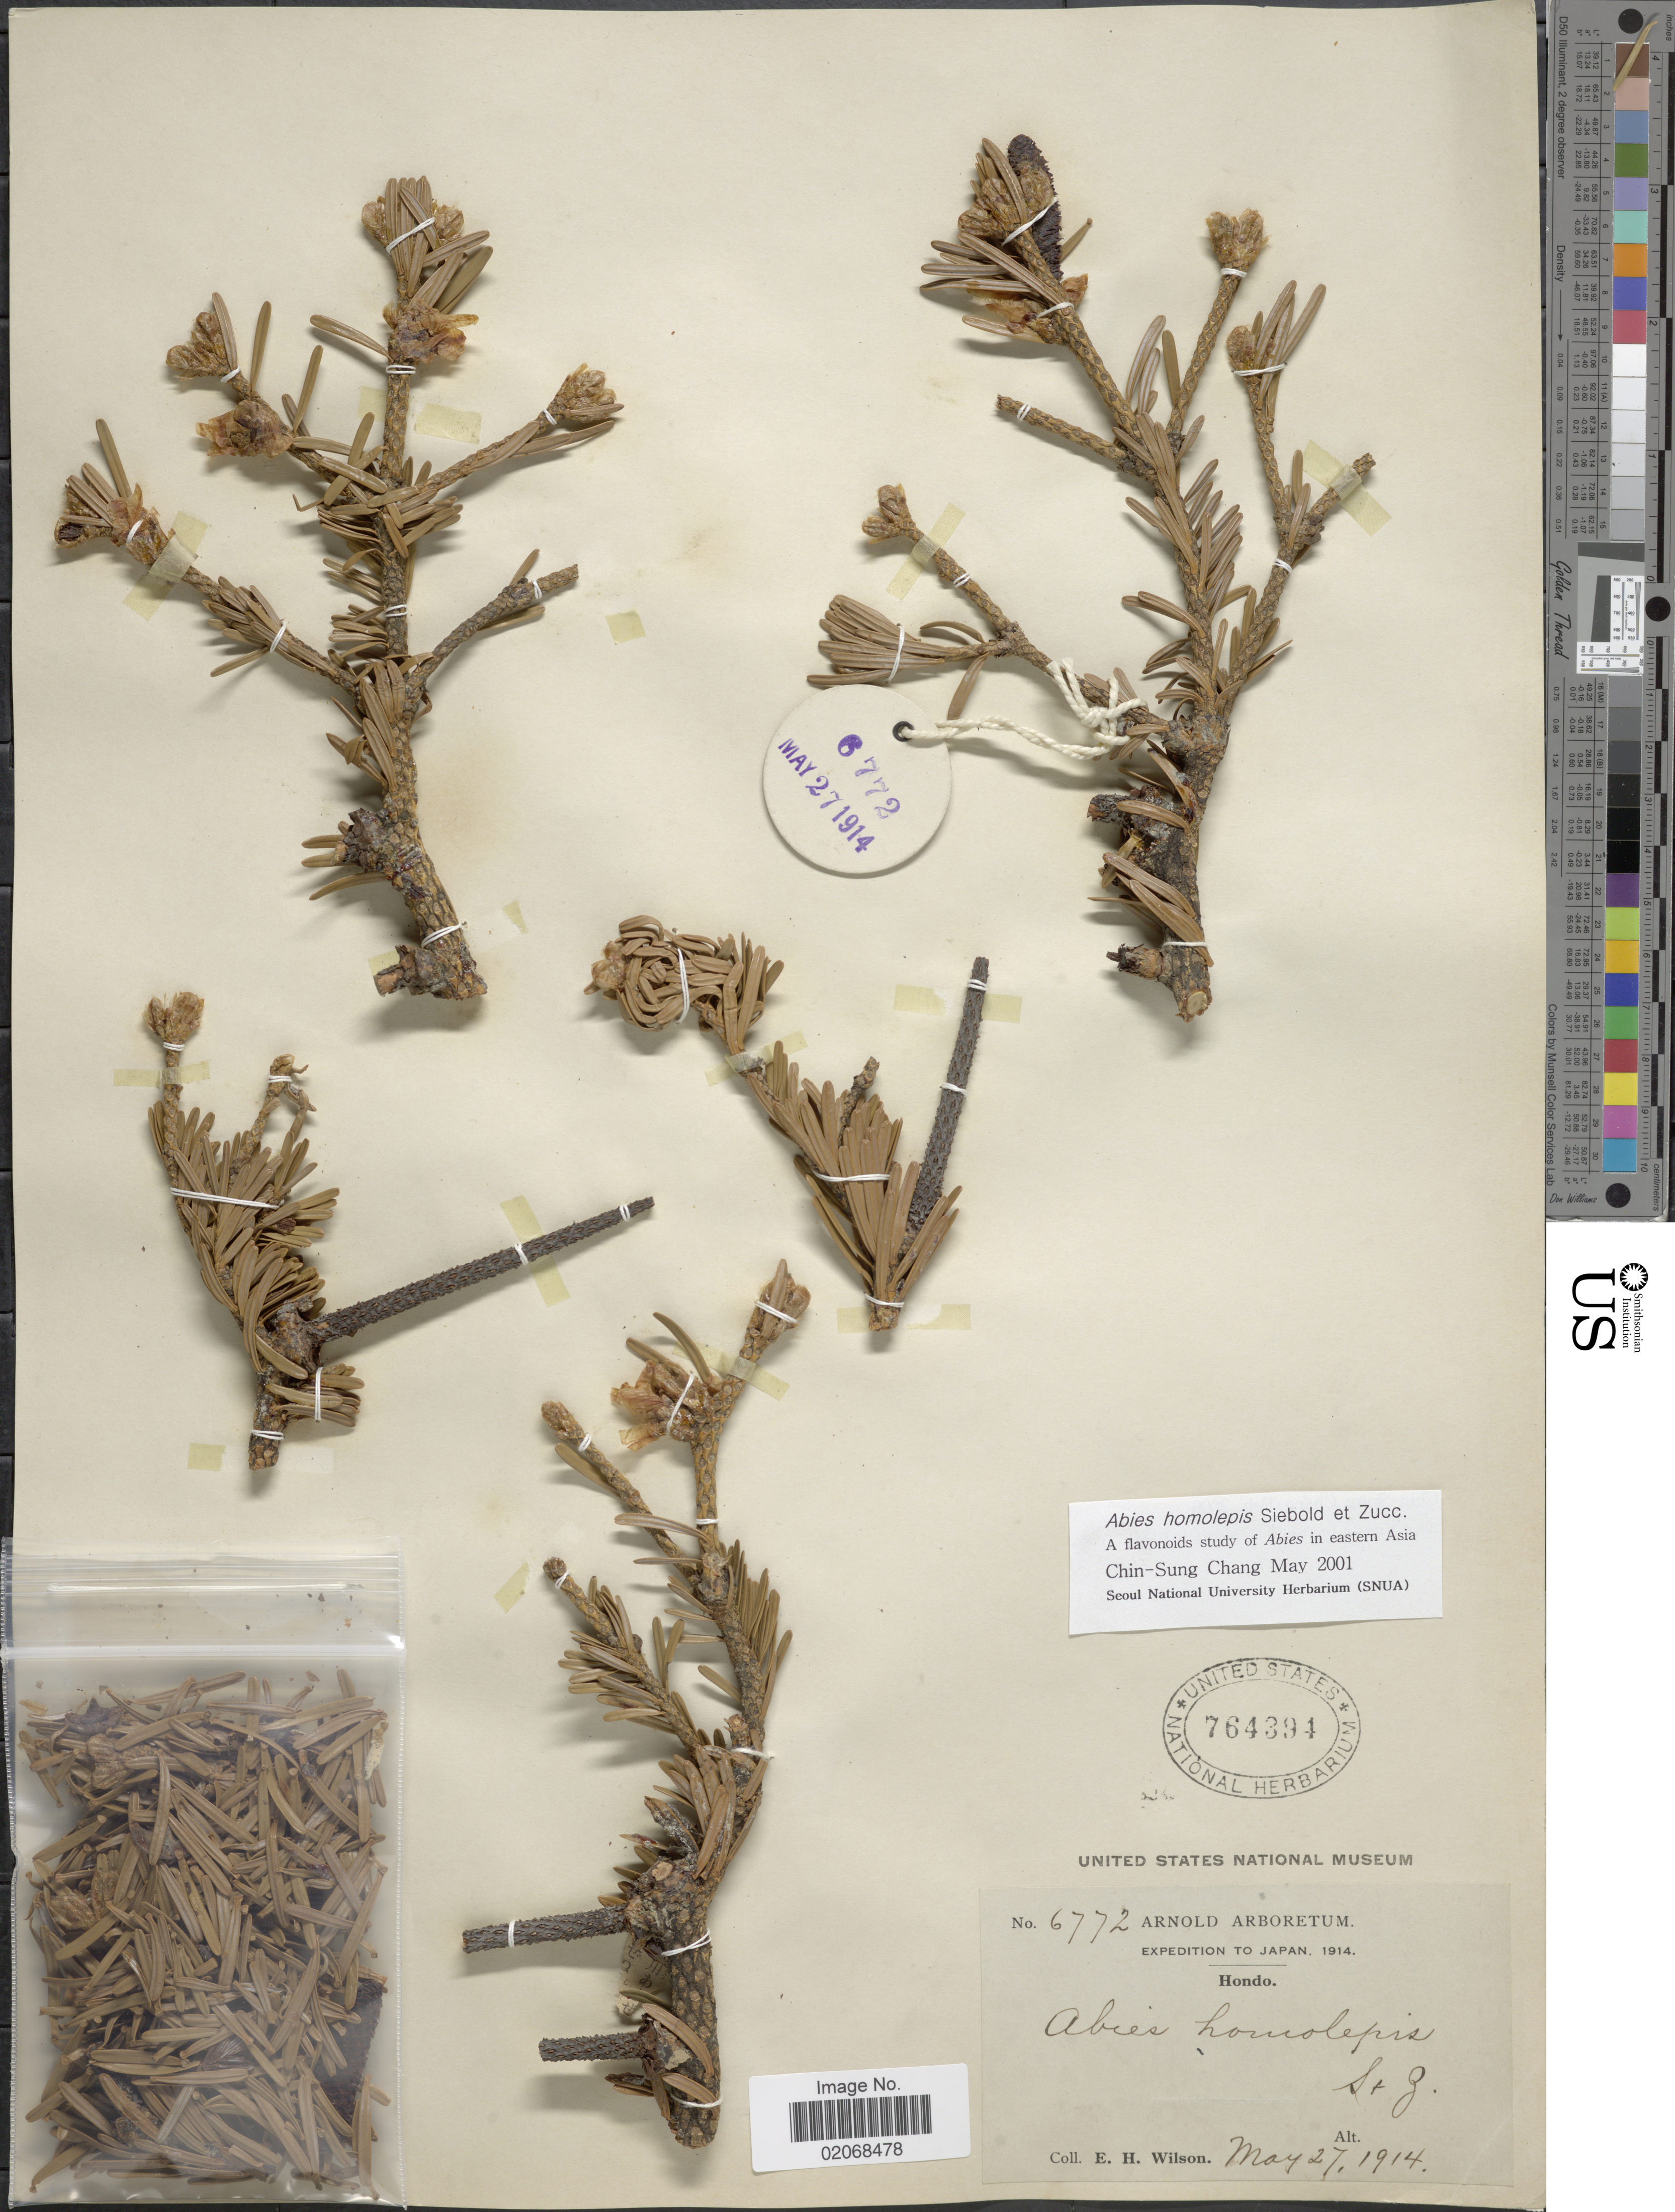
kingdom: Plantae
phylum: Tracheophyta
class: Pinopsida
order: Pinales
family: Pinaceae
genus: Abies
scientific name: Abies homolepis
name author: Siebold & Zucc.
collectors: E. Wilson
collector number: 6772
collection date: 1914-05-27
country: Japan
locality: Hondo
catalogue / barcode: US 764394